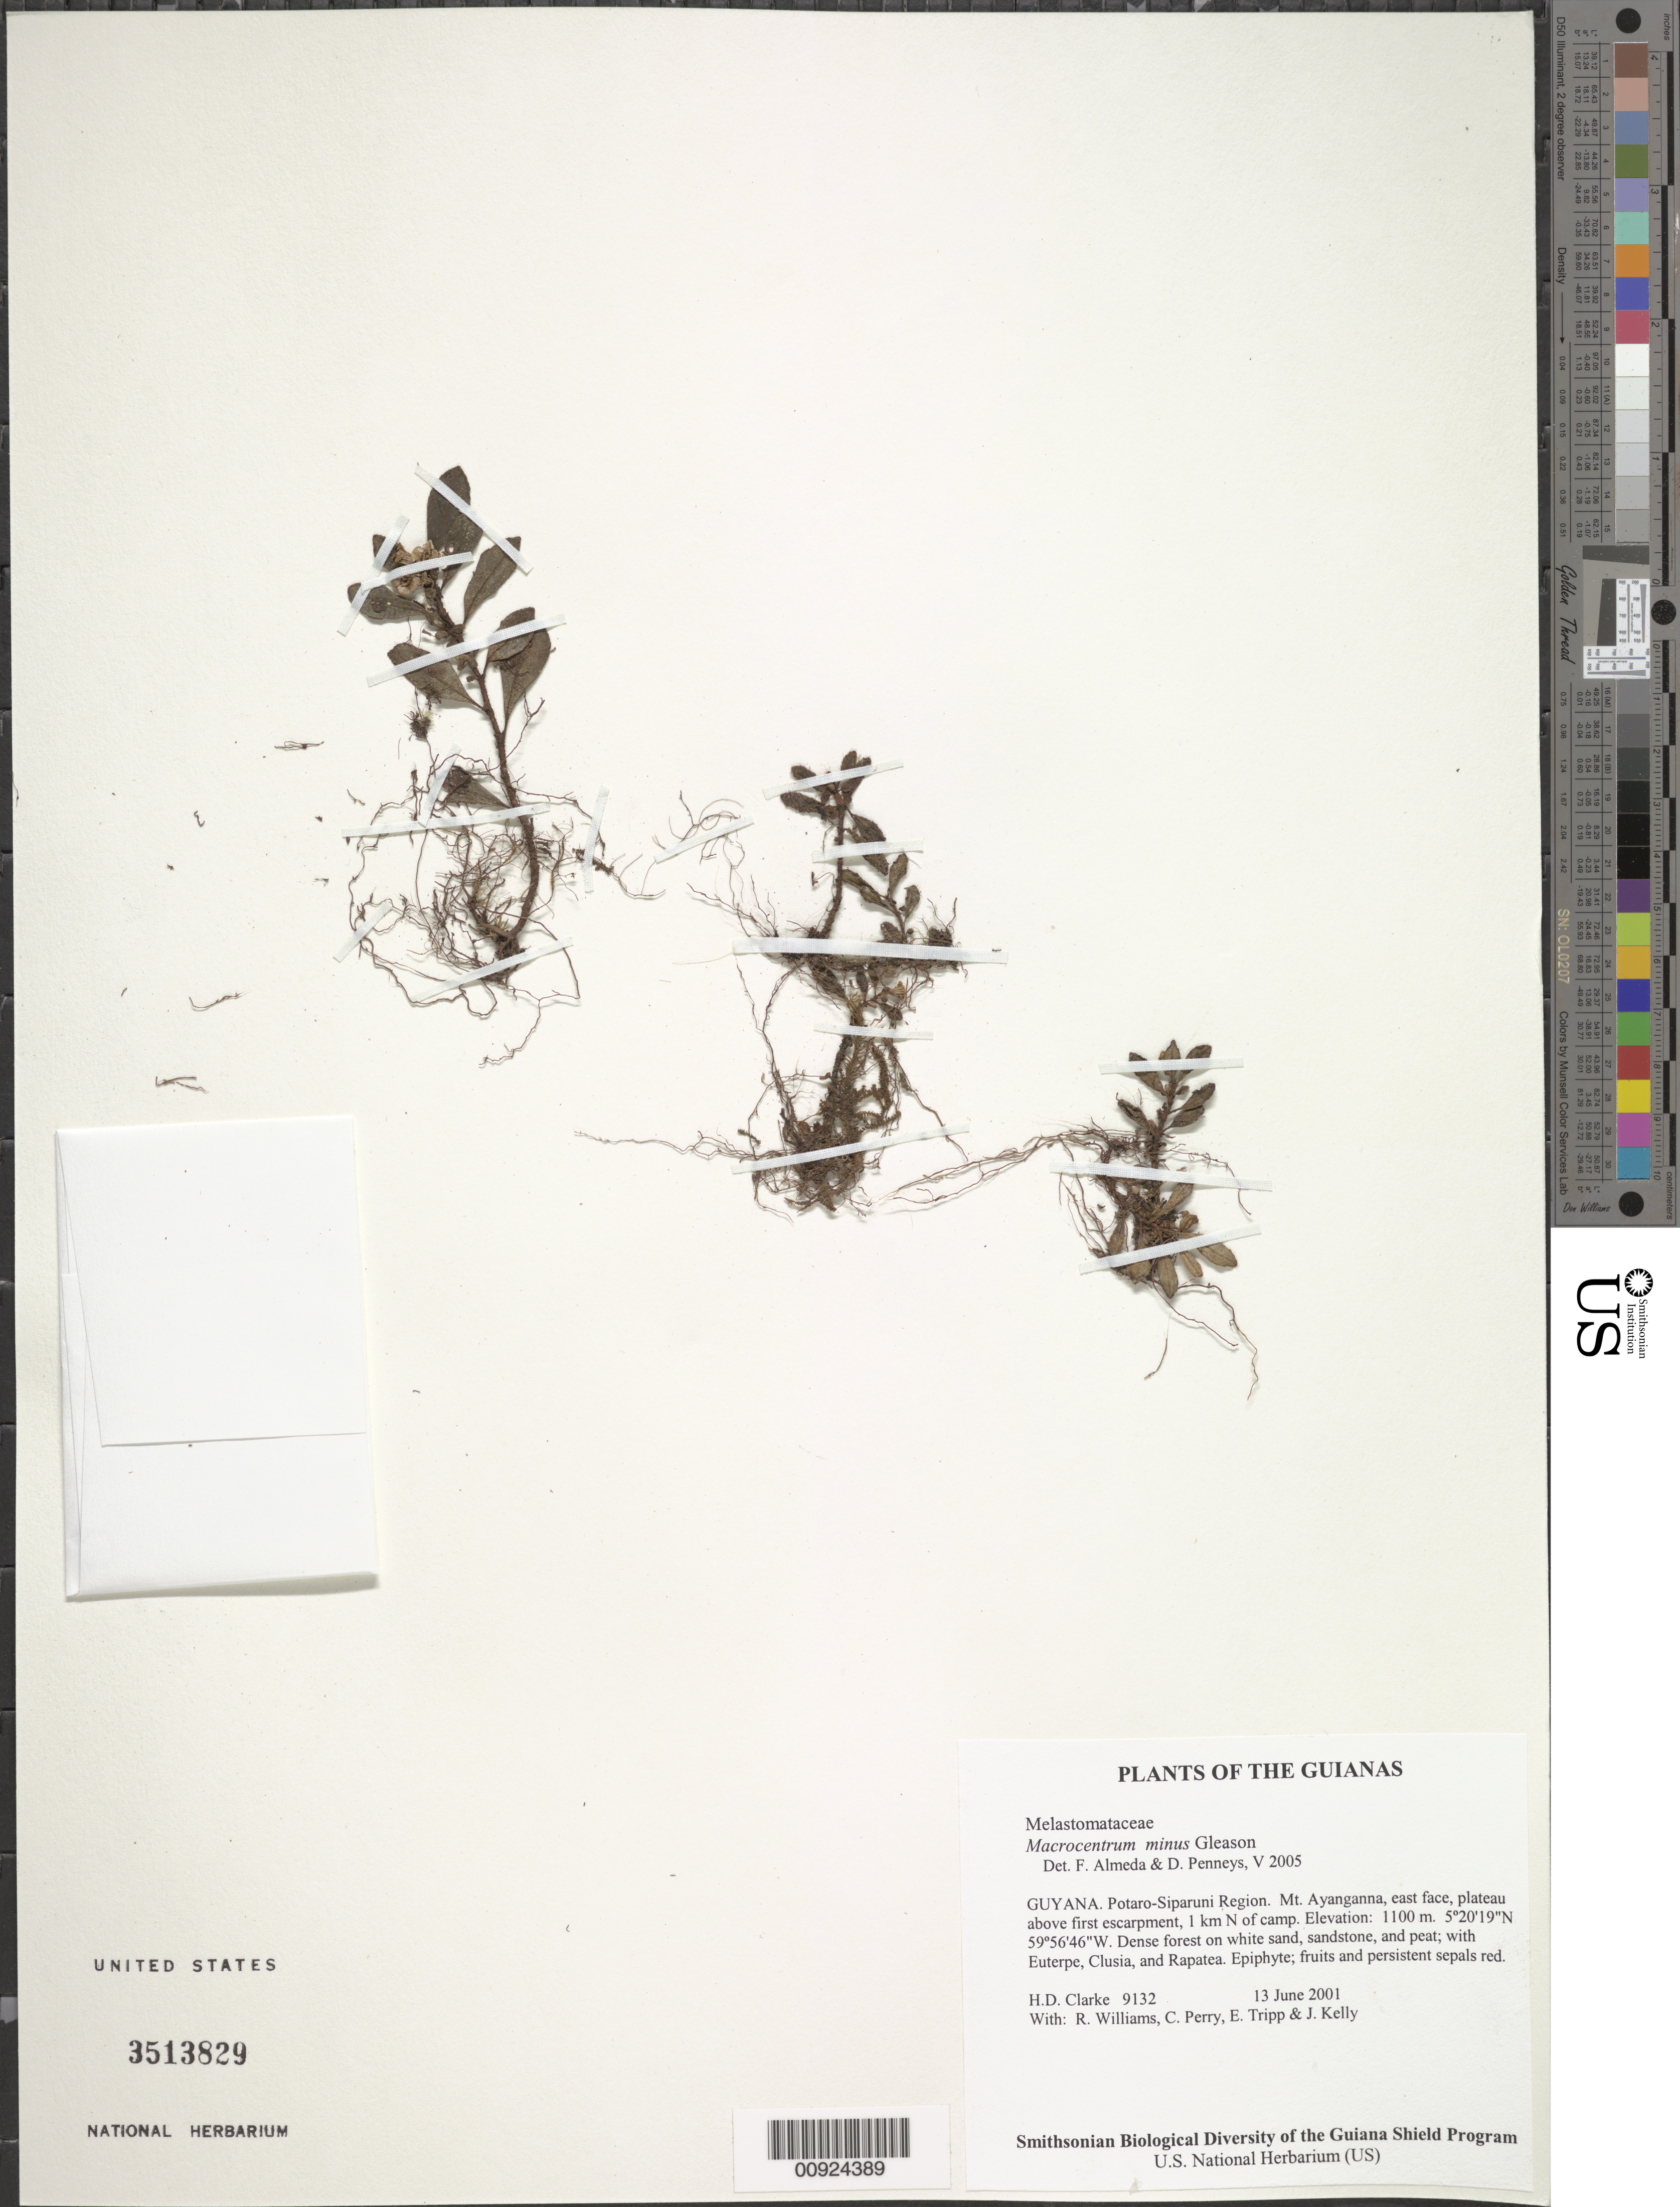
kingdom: Plantae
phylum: Tracheophyta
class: Magnoliopsida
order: Myrtales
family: Melastomataceae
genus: Macrocentrum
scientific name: Macrocentrum minus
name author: Gleason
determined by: Almeda, F.; Penneys, D. S.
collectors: H. D. Clarke, R. Williams, C. Perry, E. Tripp & J. Kelly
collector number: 9132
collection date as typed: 13 June 2001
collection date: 2001-06-13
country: Guyana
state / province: Potaro-Siparuni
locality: Mt. Ayanganna, east face, plateau above first escarpment, 1 km N of camp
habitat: Dense forest on white sand, sandstone, and peat; with Euterpe, Clusia, and Rapatea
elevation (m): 1100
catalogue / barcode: US 3513829